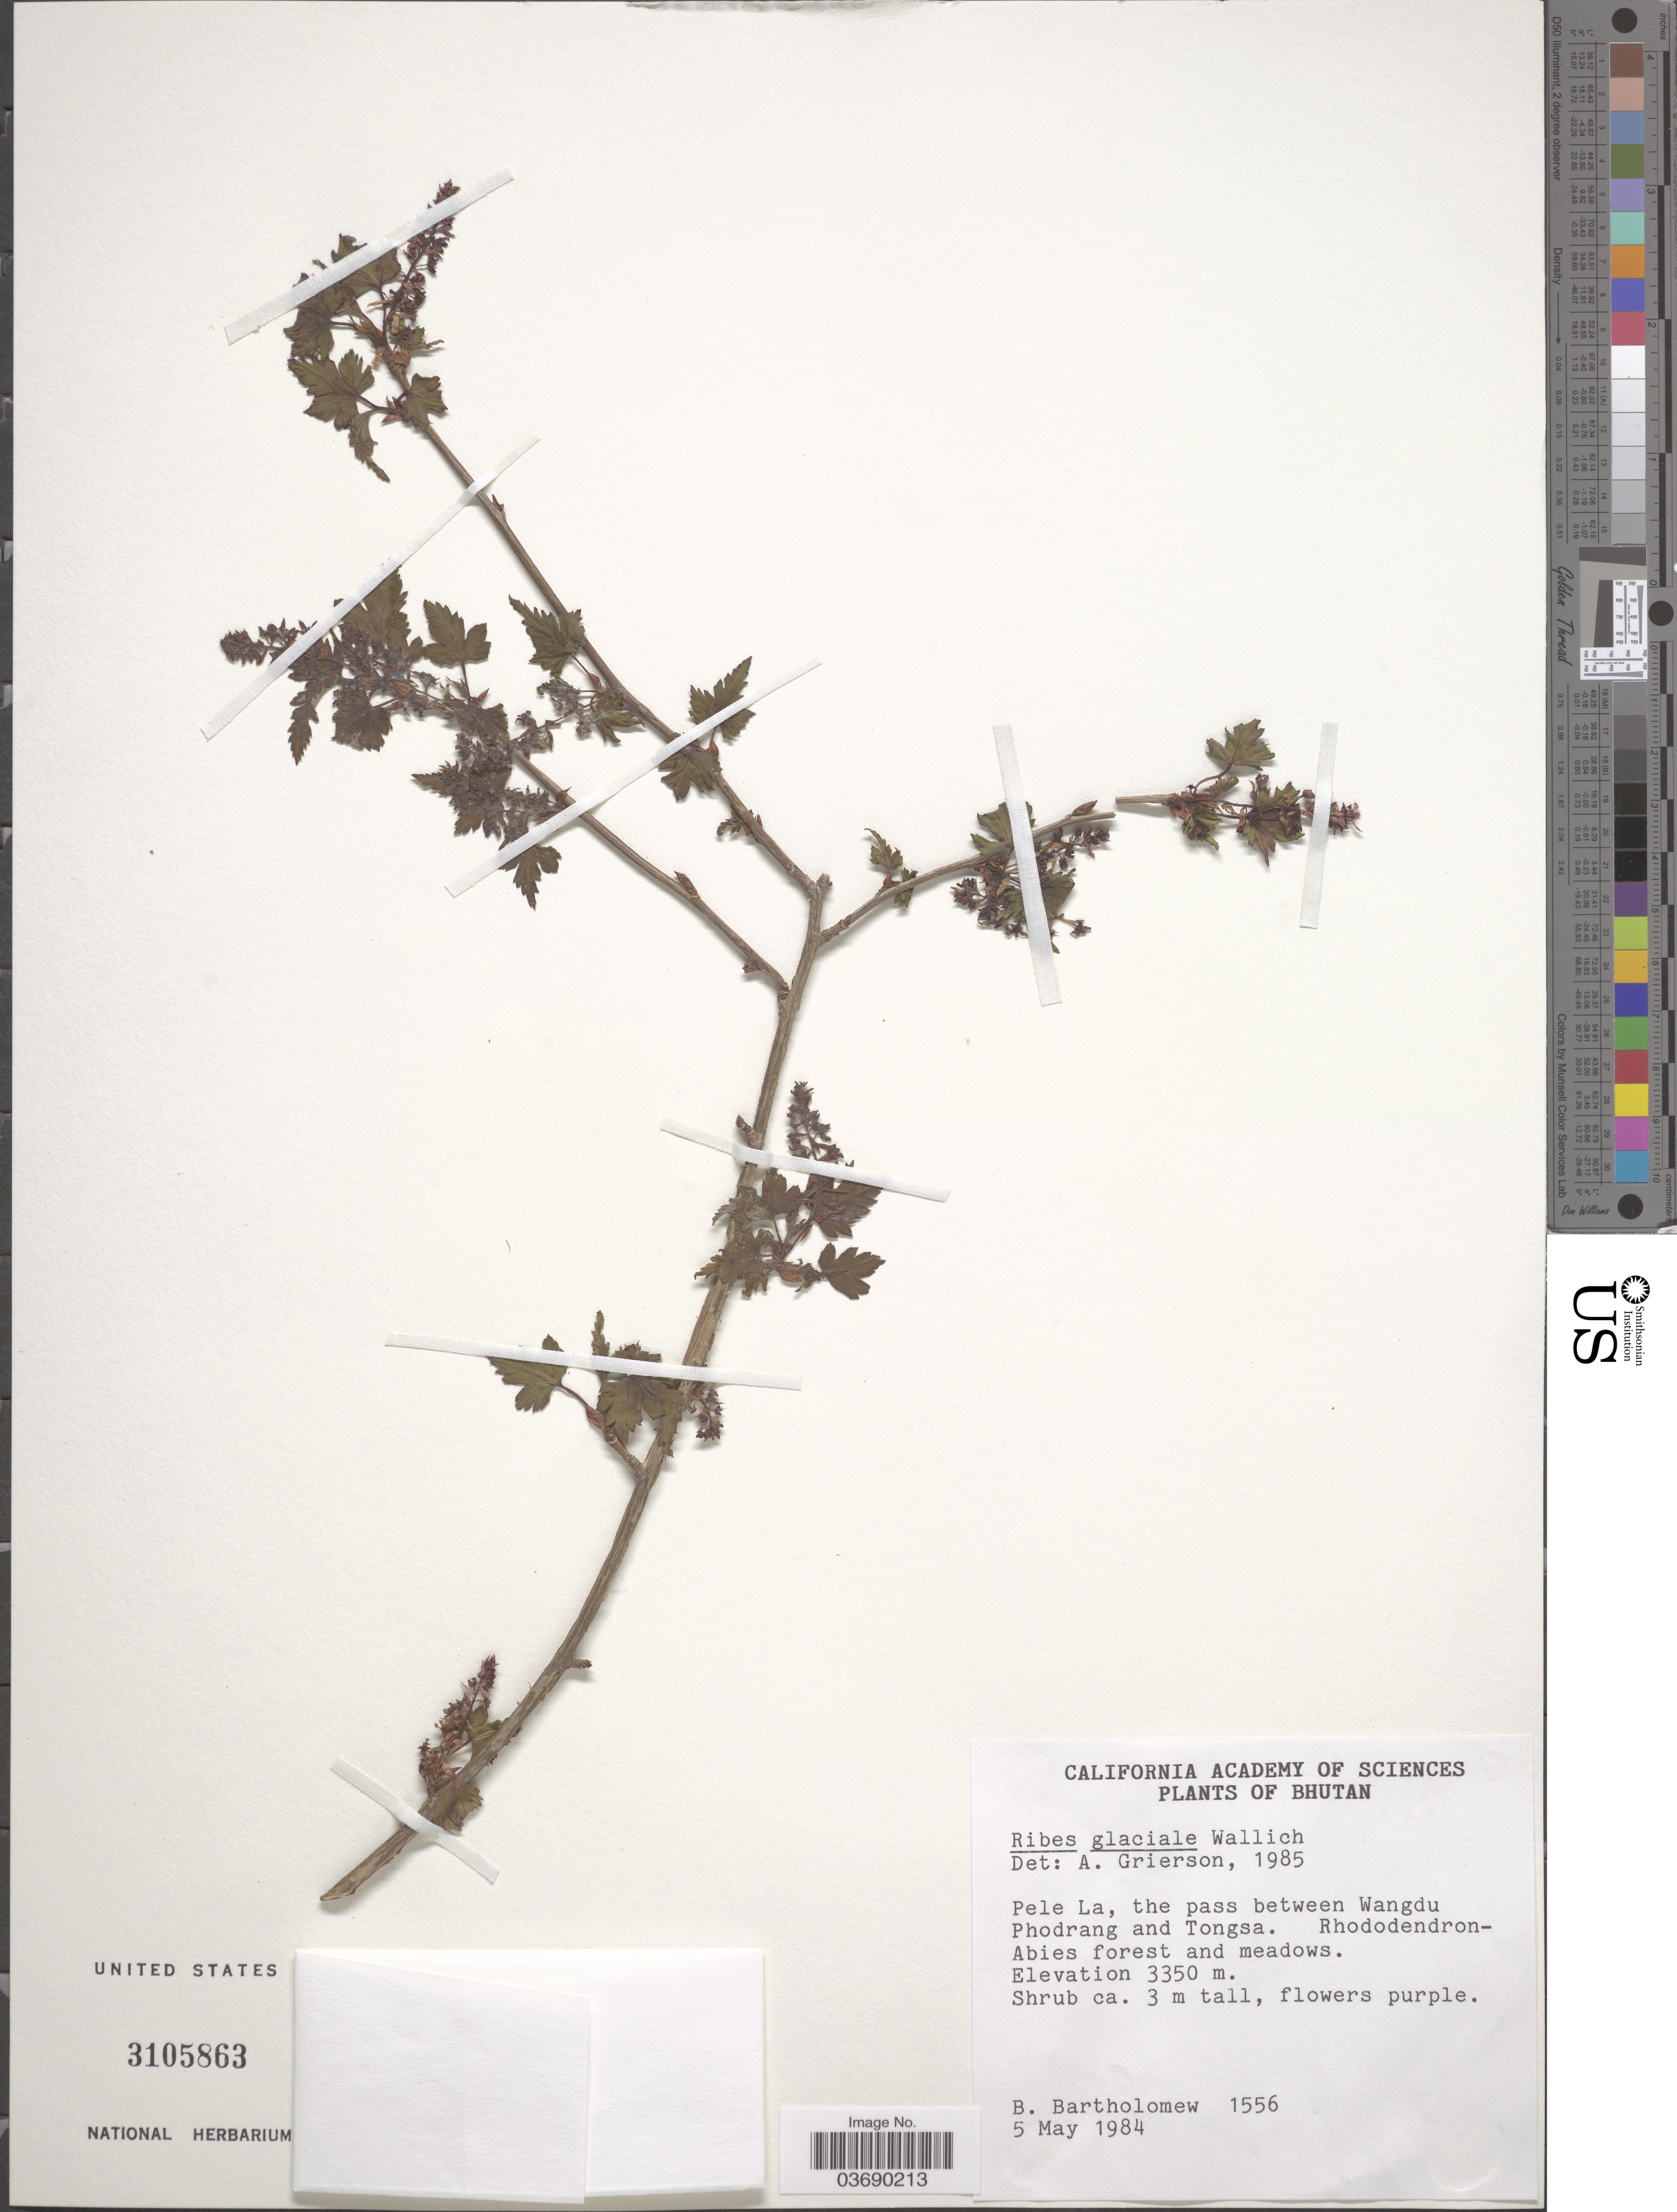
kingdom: Plantae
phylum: Tracheophyta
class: Magnoliopsida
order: Saxifragales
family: Grossulariaceae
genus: Ribes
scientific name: Ribes glaciale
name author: Wall.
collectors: B. Bartholomew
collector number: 1556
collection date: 1984-05-05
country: Bhutan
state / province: Wangdue Phodrang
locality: Pele La, the pass between Wangdu Phodrang and Tongsa.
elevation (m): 3350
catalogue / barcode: US 3105863